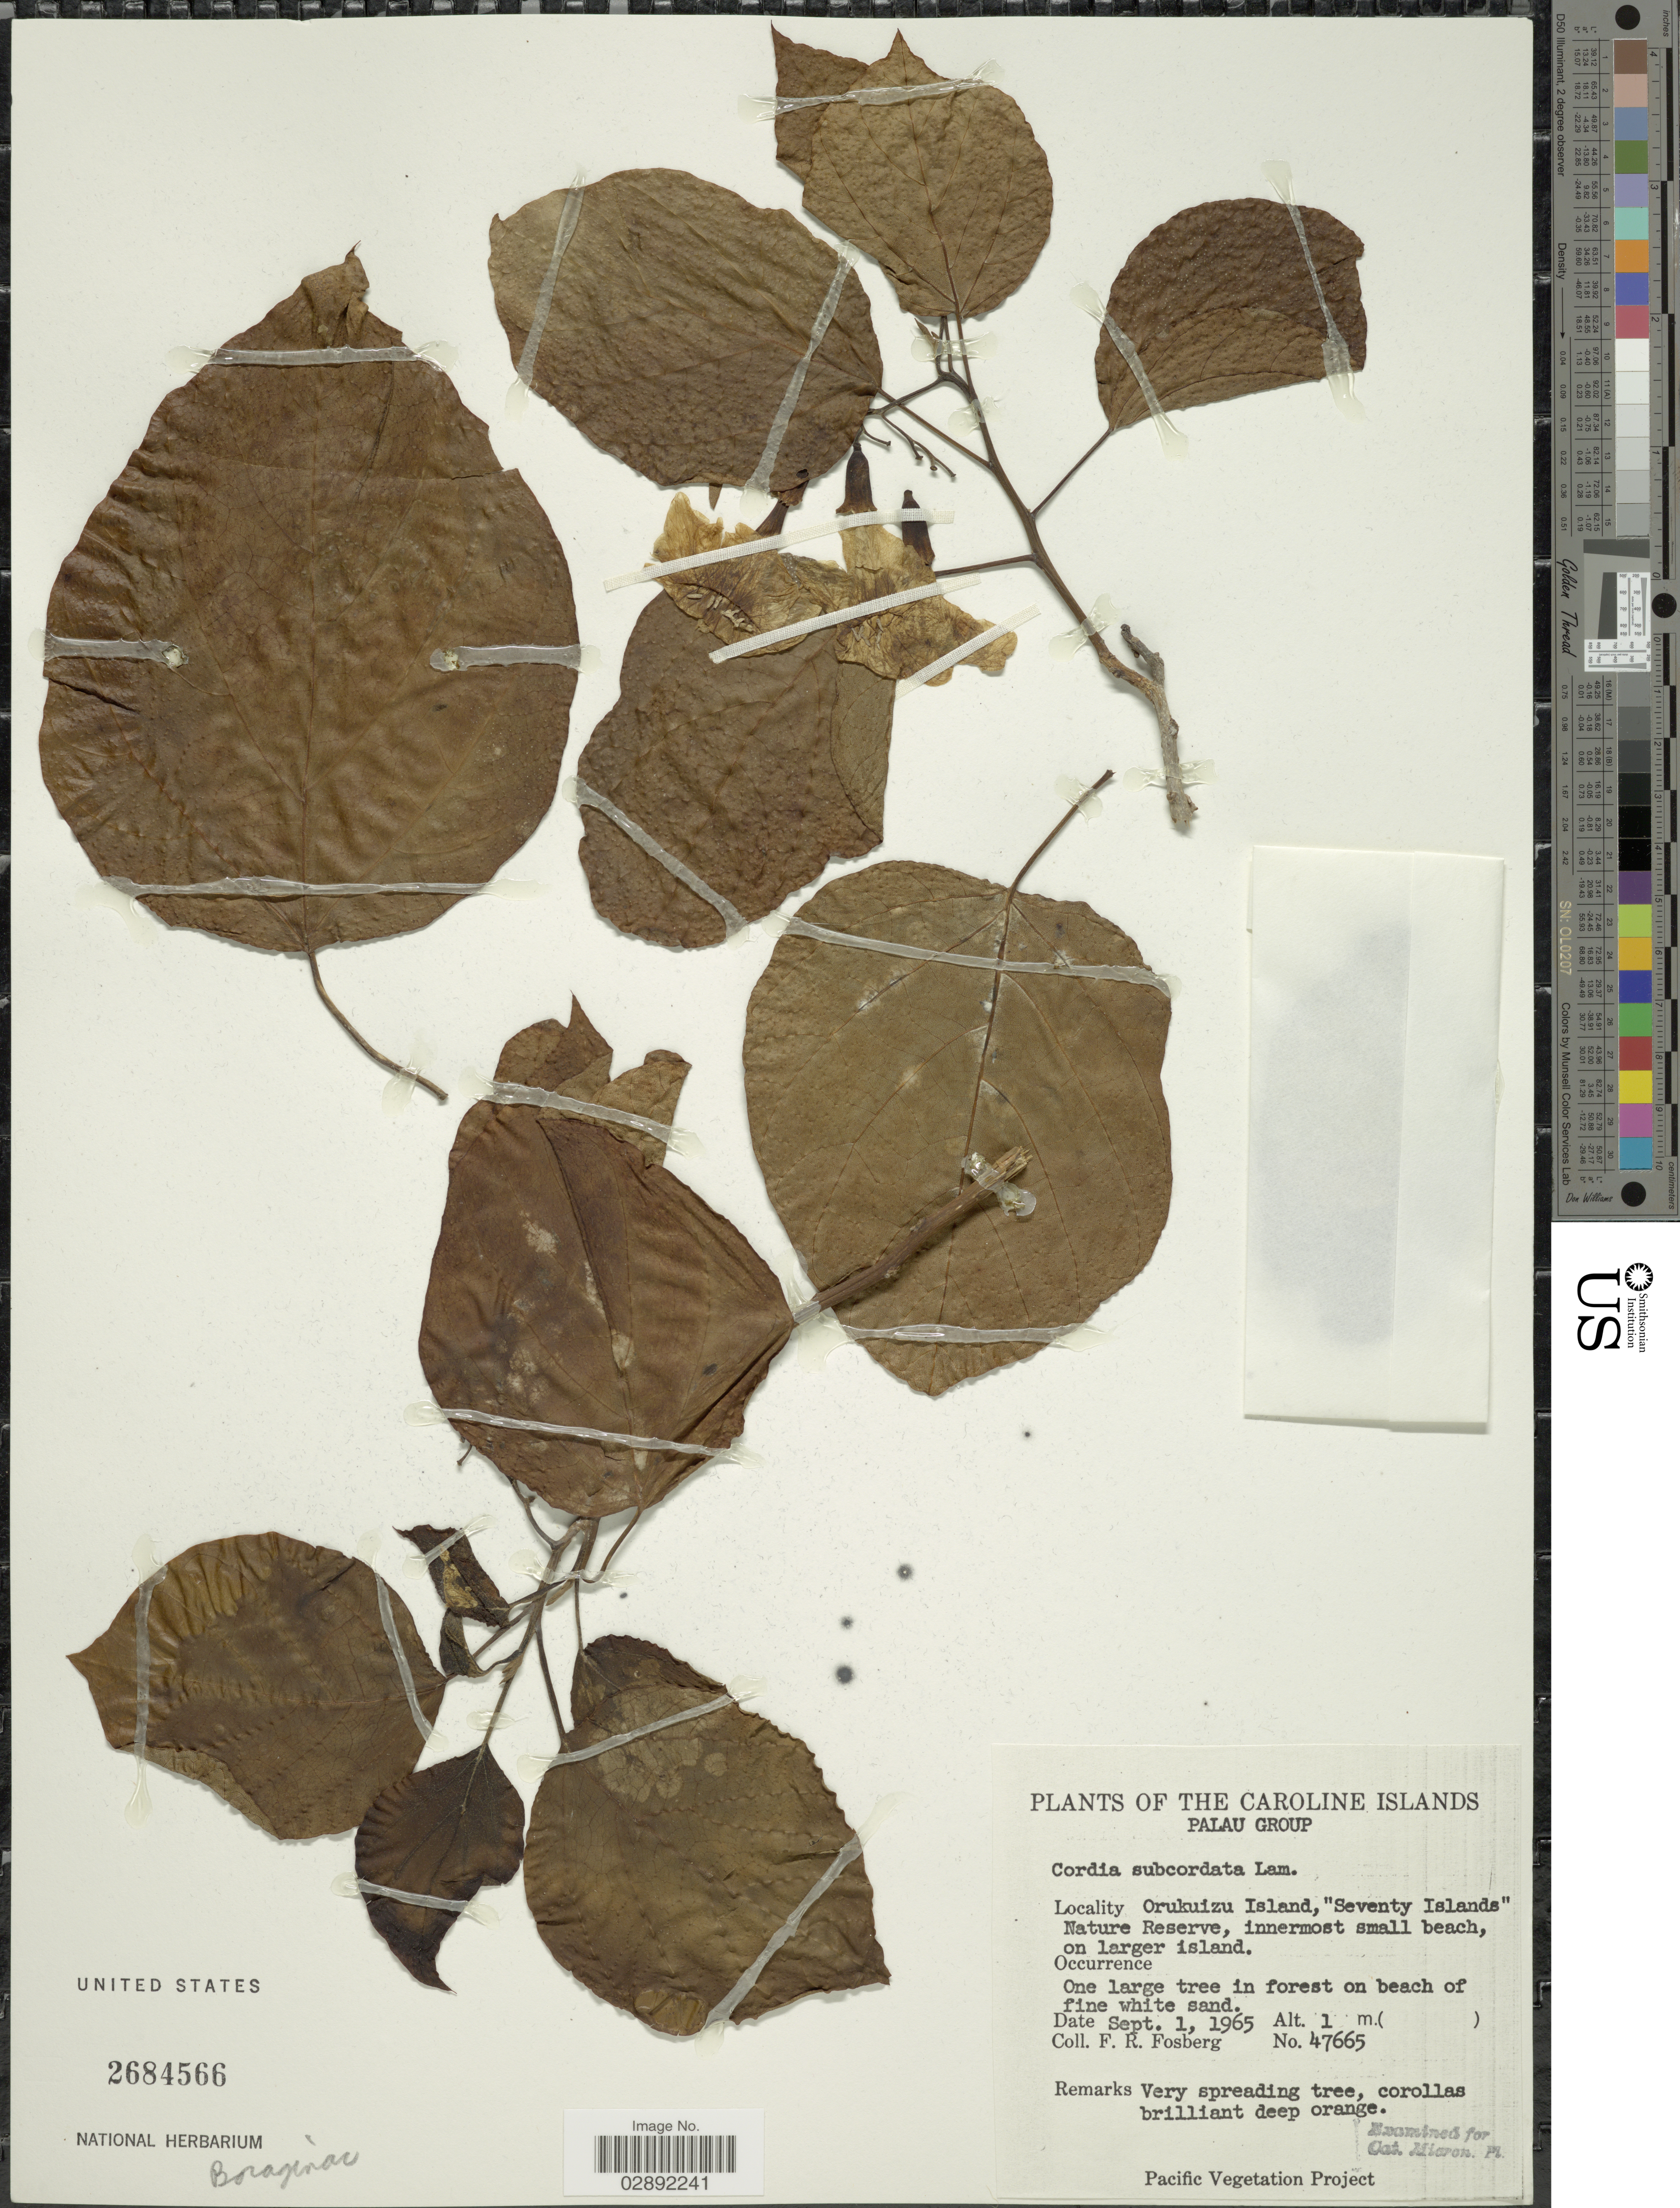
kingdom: Plantae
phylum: Tracheophyta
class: Magnoliopsida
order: Boraginales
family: Cordiaceae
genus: Cordia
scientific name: Cordia subcordata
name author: Lam.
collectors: F. R. Fosberg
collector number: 47665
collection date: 1965-09-01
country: Palau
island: Ngerukeuid [Orukuizu]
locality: Orukuizu Island, "Seventy Islands" Nature Reserve.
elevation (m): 1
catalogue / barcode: US 2684566